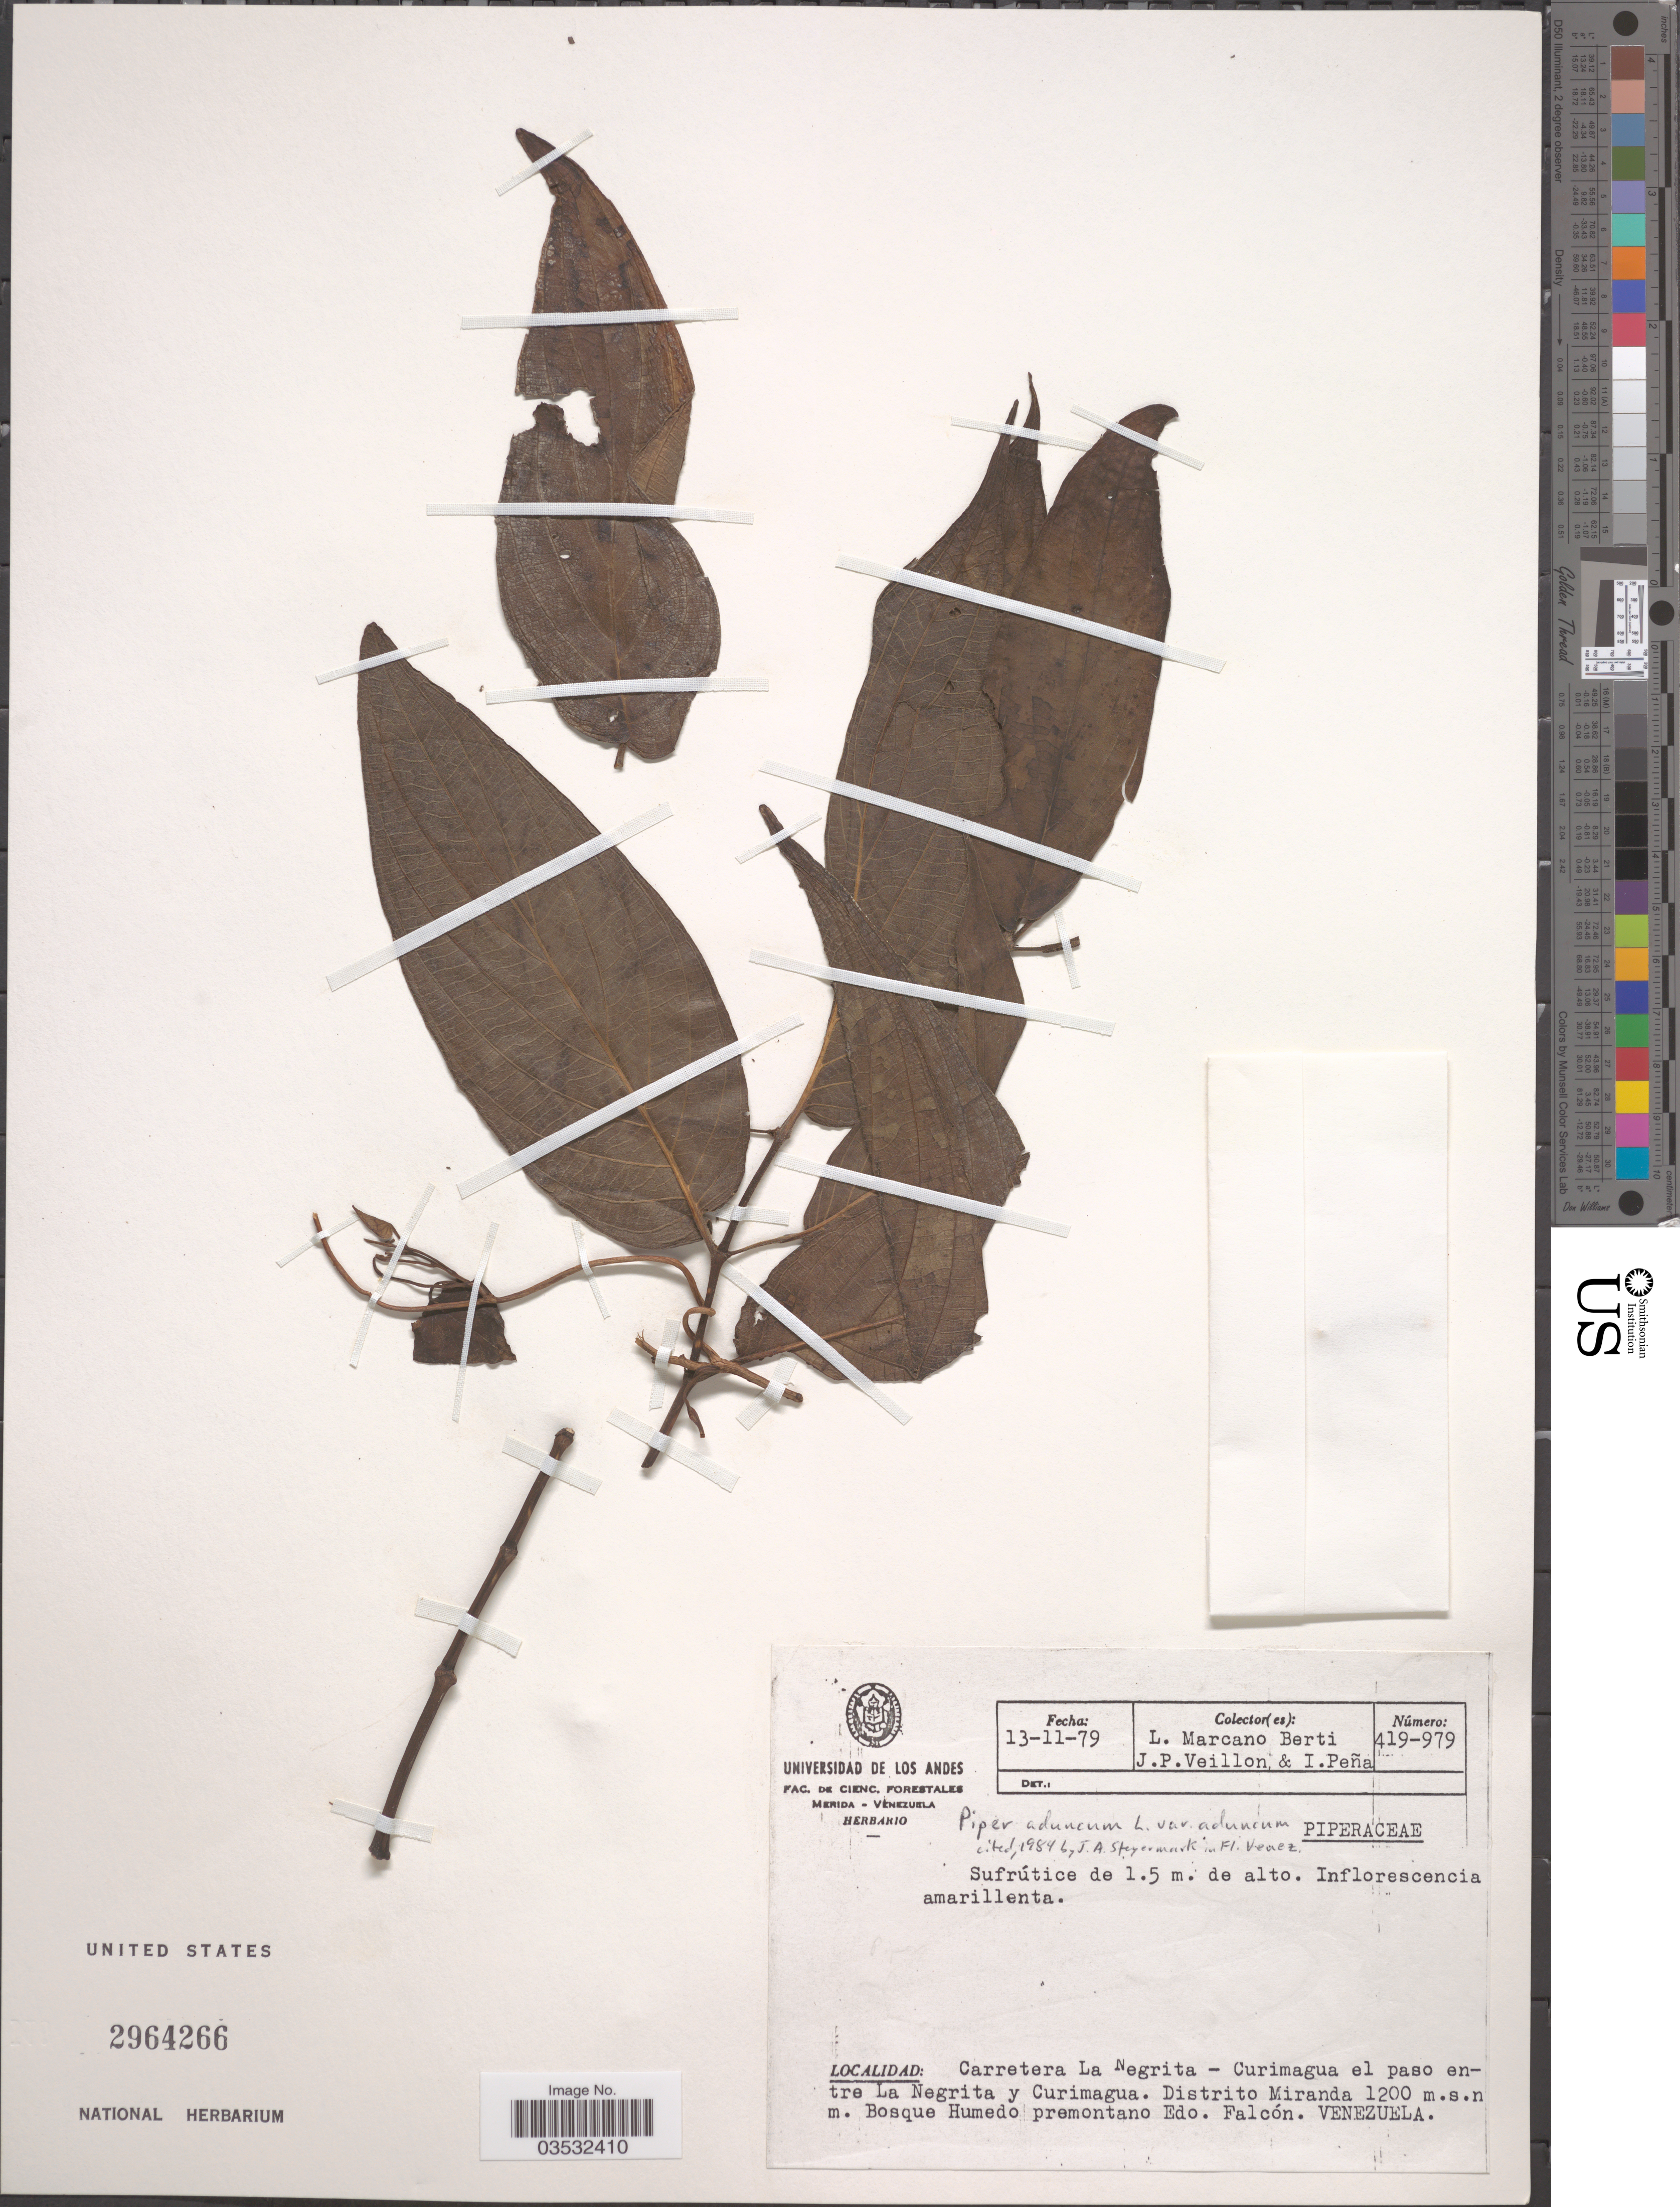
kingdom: Plantae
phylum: Tracheophyta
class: Magnoliopsida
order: Piperales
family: Piperaceae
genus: Piper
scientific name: Piper aduncum var. aduncum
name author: L.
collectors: L. Marcano-Berti, J. Veillon & I. Pena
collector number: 419-979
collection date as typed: Transcribed d/m/y: 13/11/79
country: Venezuela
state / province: Falcon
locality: Carretera La Negrita - Curimagua el paso entre La Negrita y Curimagua. Distrito Miranda.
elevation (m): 1200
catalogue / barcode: US 2964266